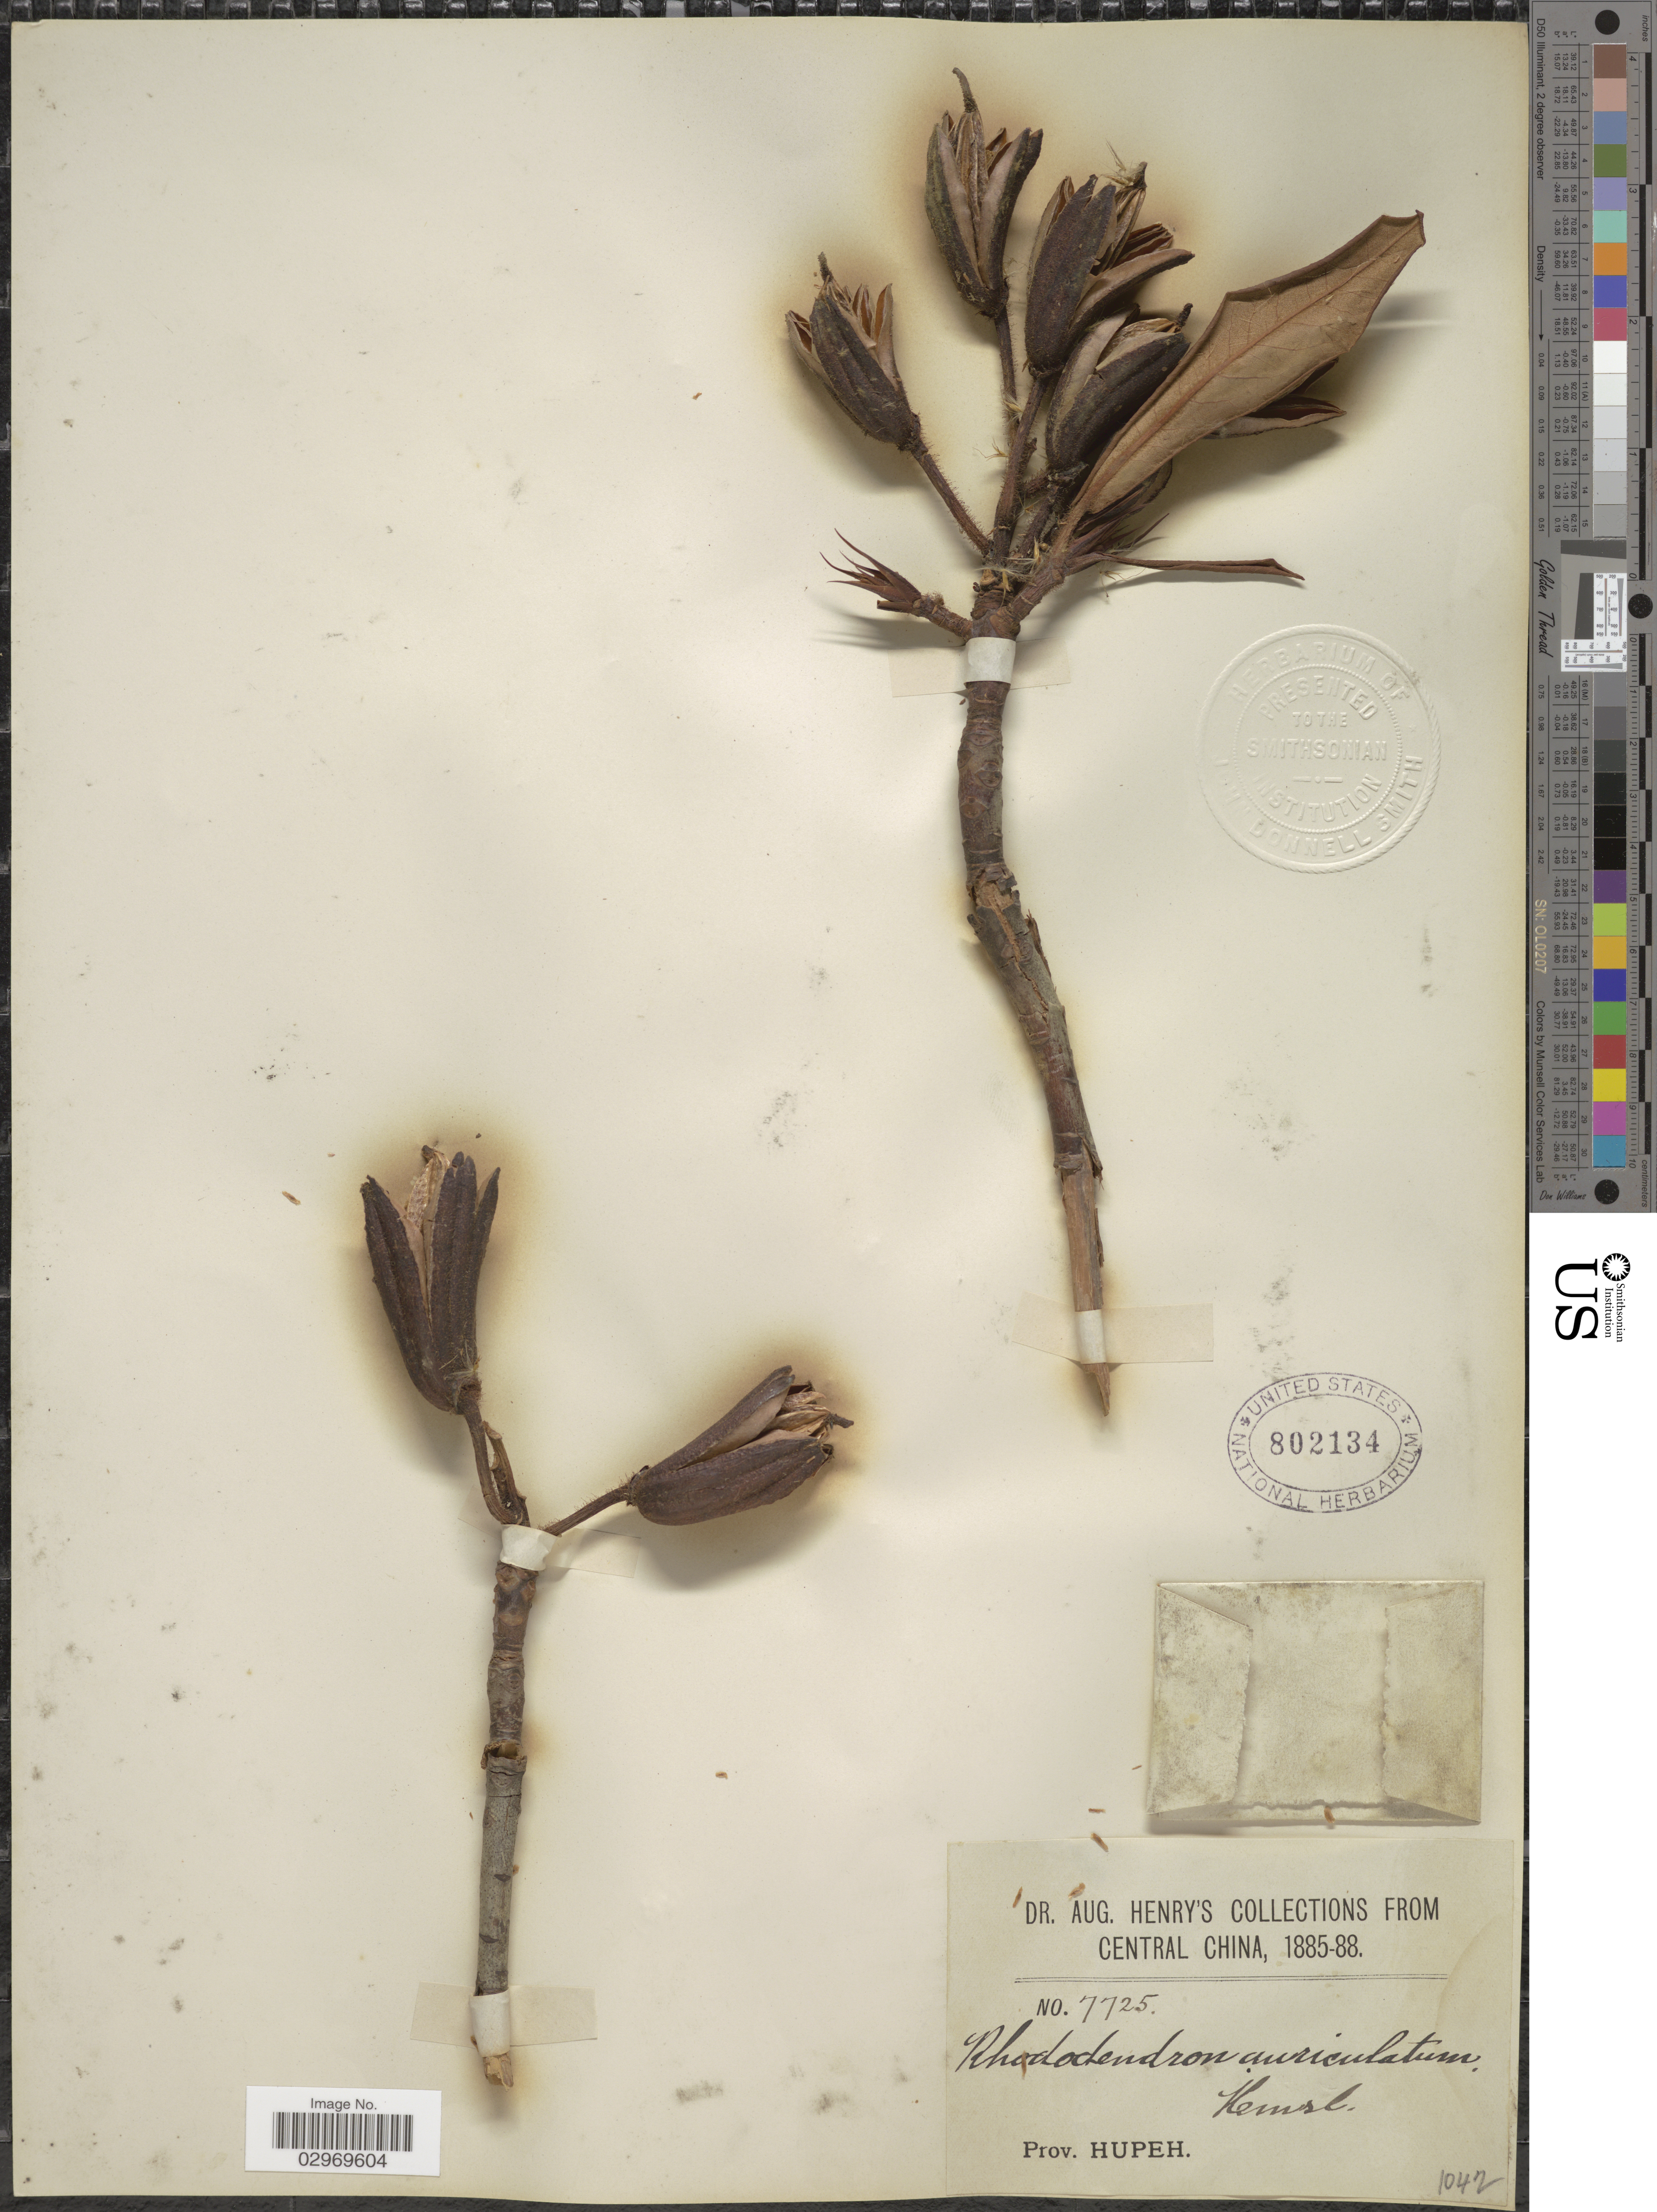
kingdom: Plantae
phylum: Tracheophyta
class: Magnoliopsida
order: Ericales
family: Ericaceae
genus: Rhododendron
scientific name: Rhododendron auriculatum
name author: Hemsl.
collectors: A. Henry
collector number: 7725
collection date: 1885/1888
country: China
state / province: Hubei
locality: Central China, Prov. Hupeh.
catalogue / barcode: US 802134